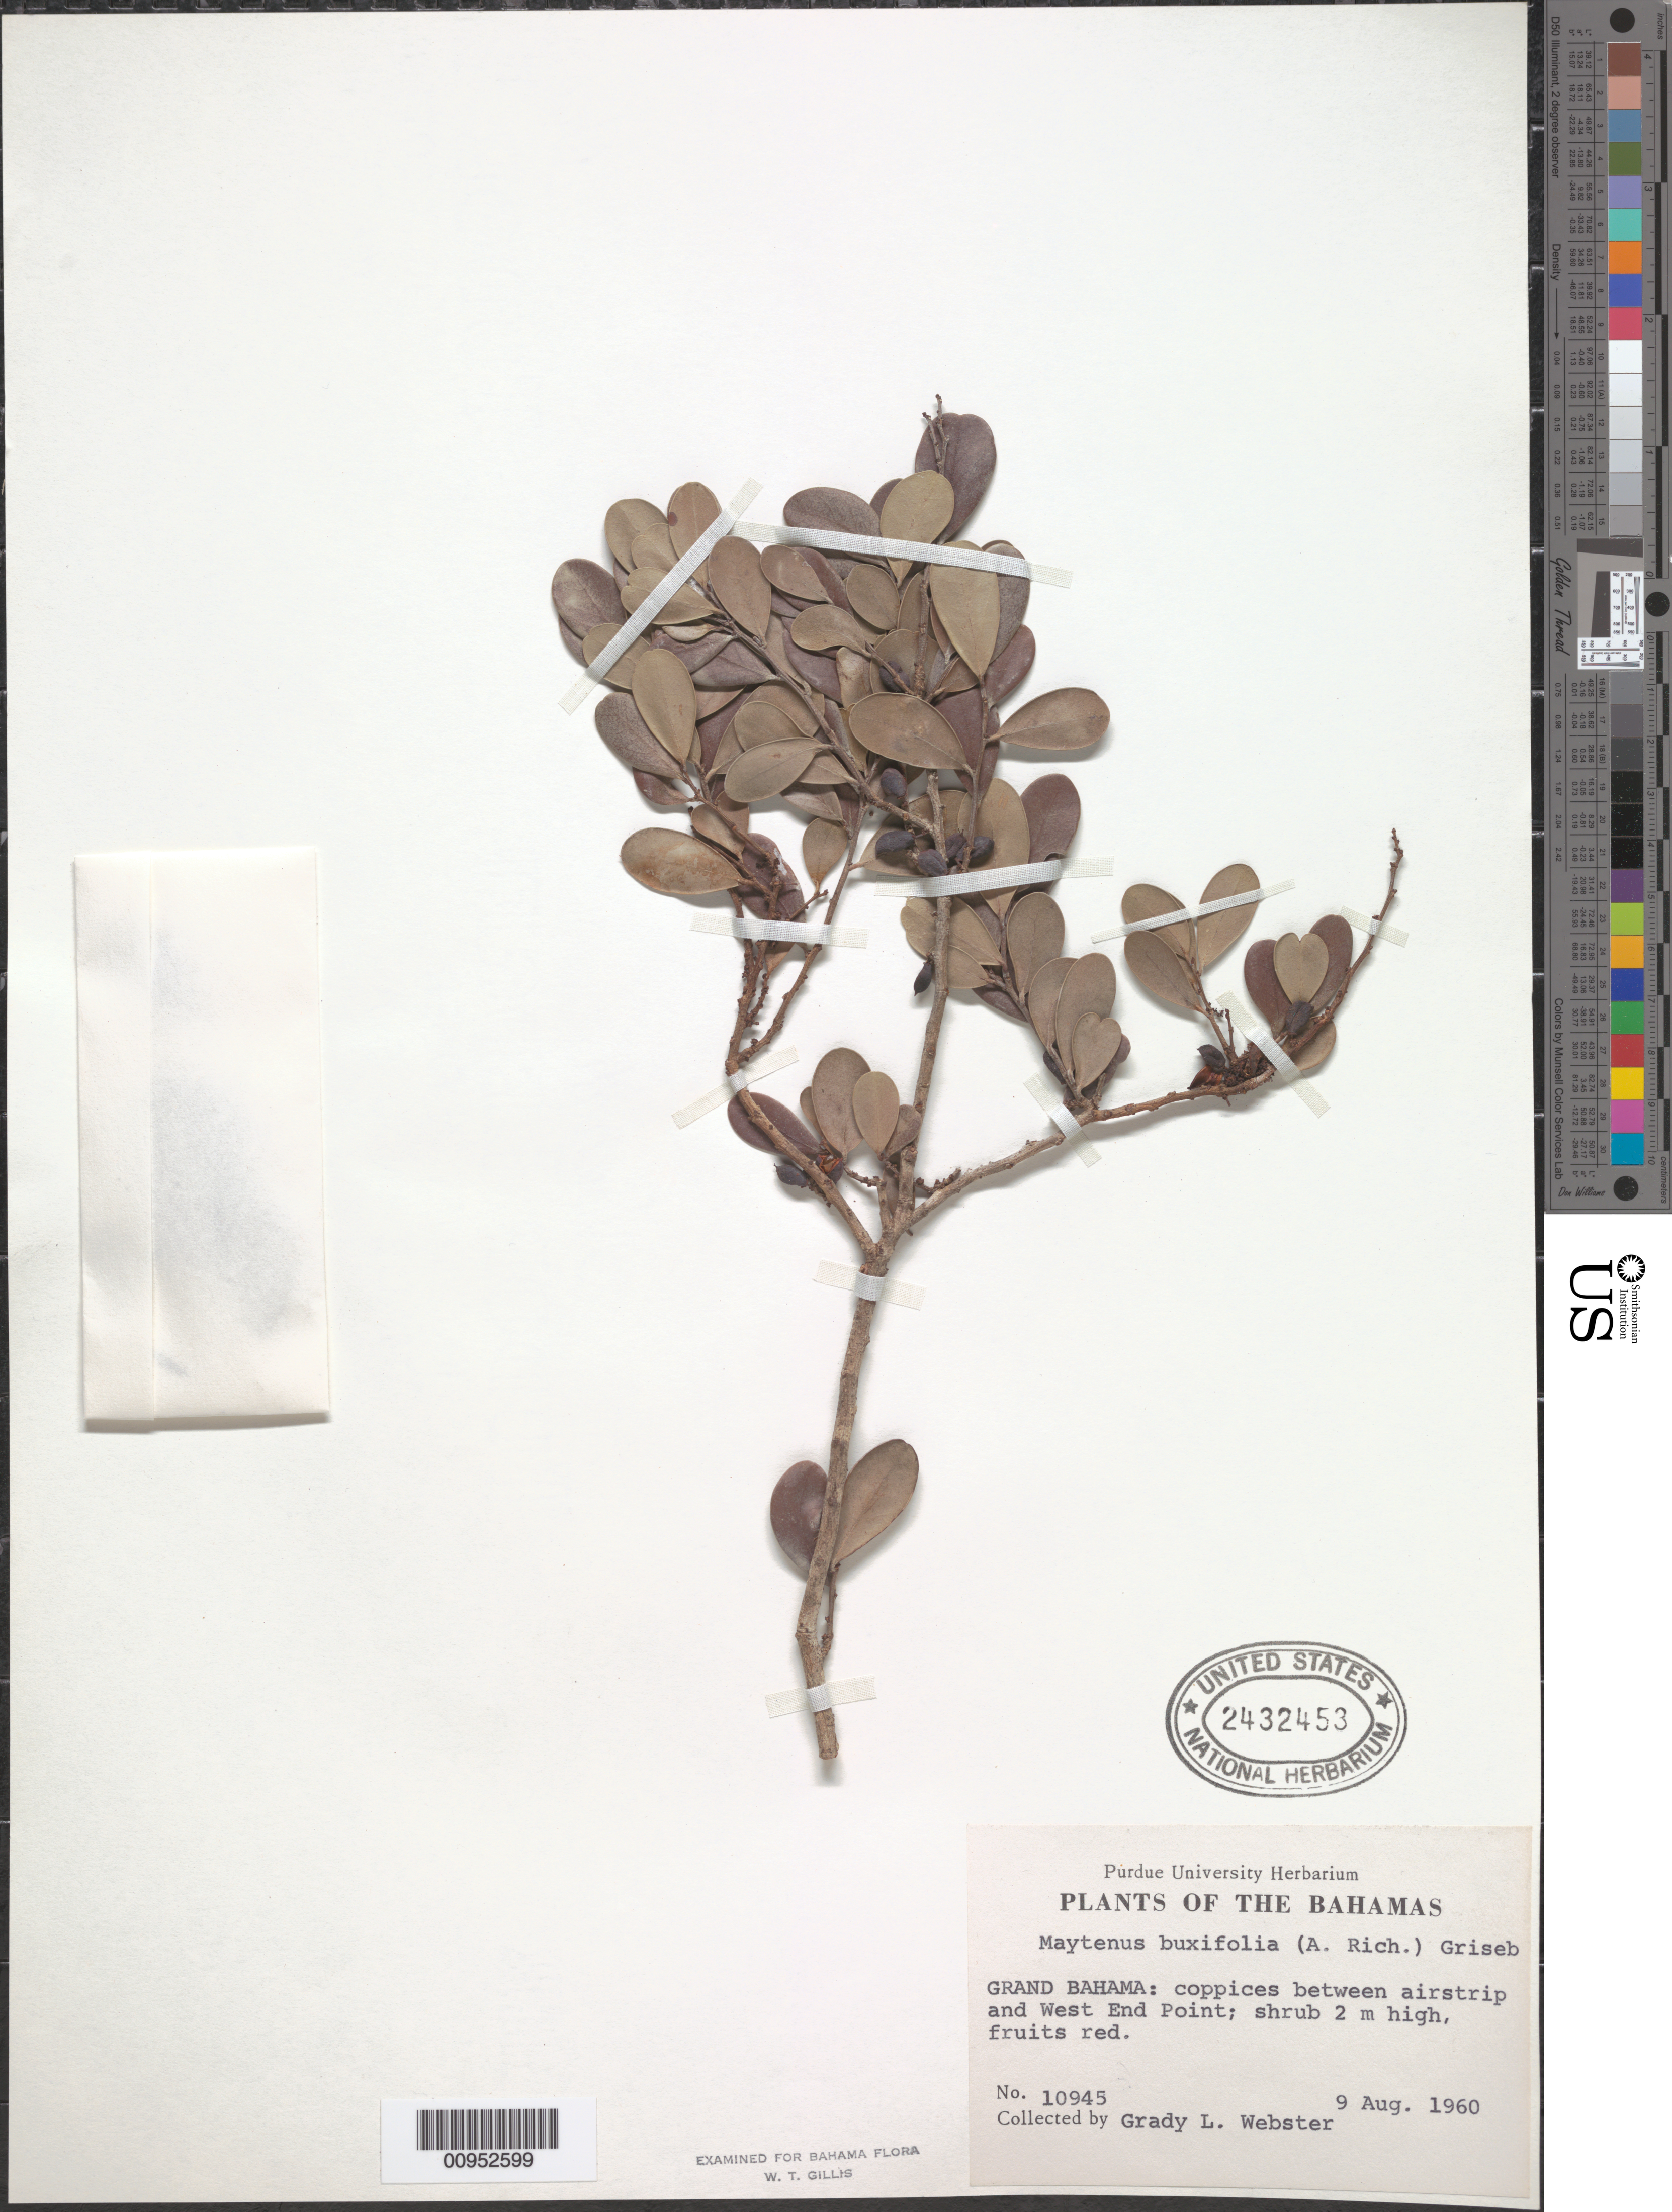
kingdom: Plantae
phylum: Tracheophyta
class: Magnoliopsida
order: Celastrales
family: Celastraceae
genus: Maytenus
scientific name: Maytenus buxifolia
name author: (A. Rich.) Griseb.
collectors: G. L. Webster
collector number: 10945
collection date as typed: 09 Aug 1960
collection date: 1960-08-09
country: Bahamas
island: Grand Bahama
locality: Between airstrip and West End Point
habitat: Coppice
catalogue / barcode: US 2432453